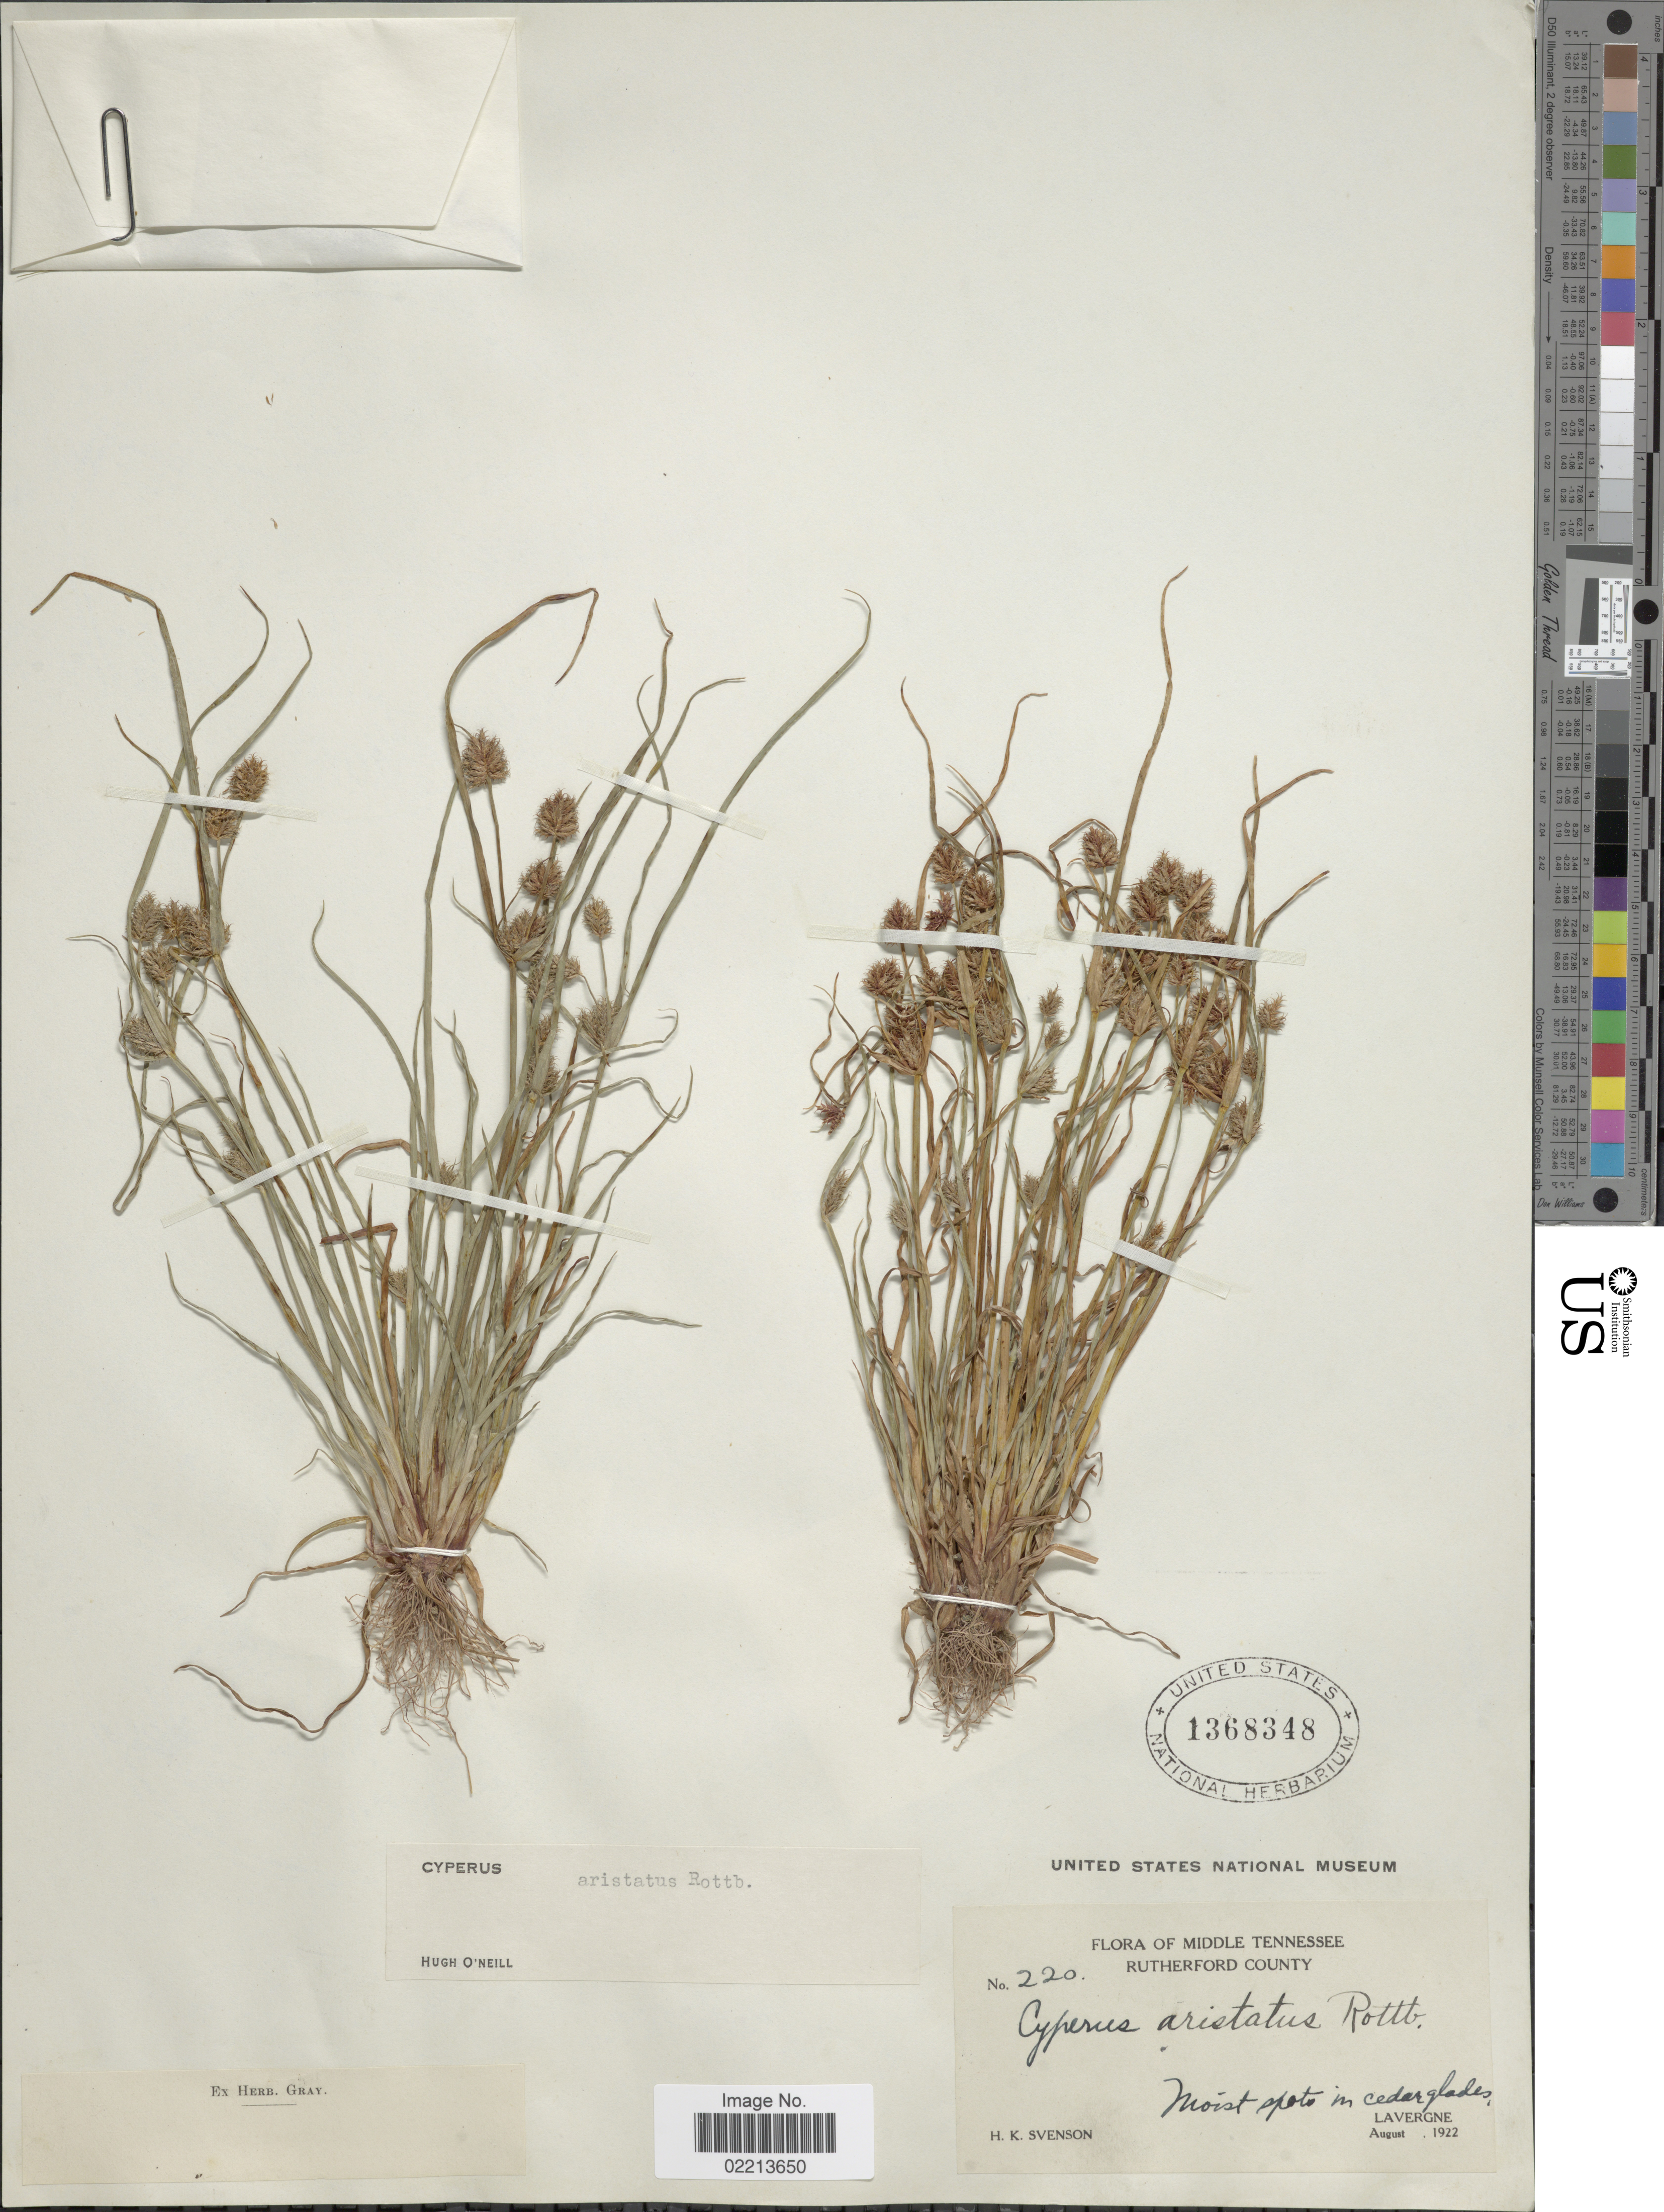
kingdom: Plantae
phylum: Tracheophyta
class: Liliopsida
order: Poales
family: Cyperaceae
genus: Cyperus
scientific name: Cyperus squarrosus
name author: L.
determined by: Strong, Mark T., (BOT), Smithsonian Institution - National Museum of Natural History (UNITED STATES)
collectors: H. K. Svenson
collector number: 220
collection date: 1922-08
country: United States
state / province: Tennessee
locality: Middle Tennessee, Rutherford County, moist spots in ceder glades, La Vergne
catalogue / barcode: US 1368348